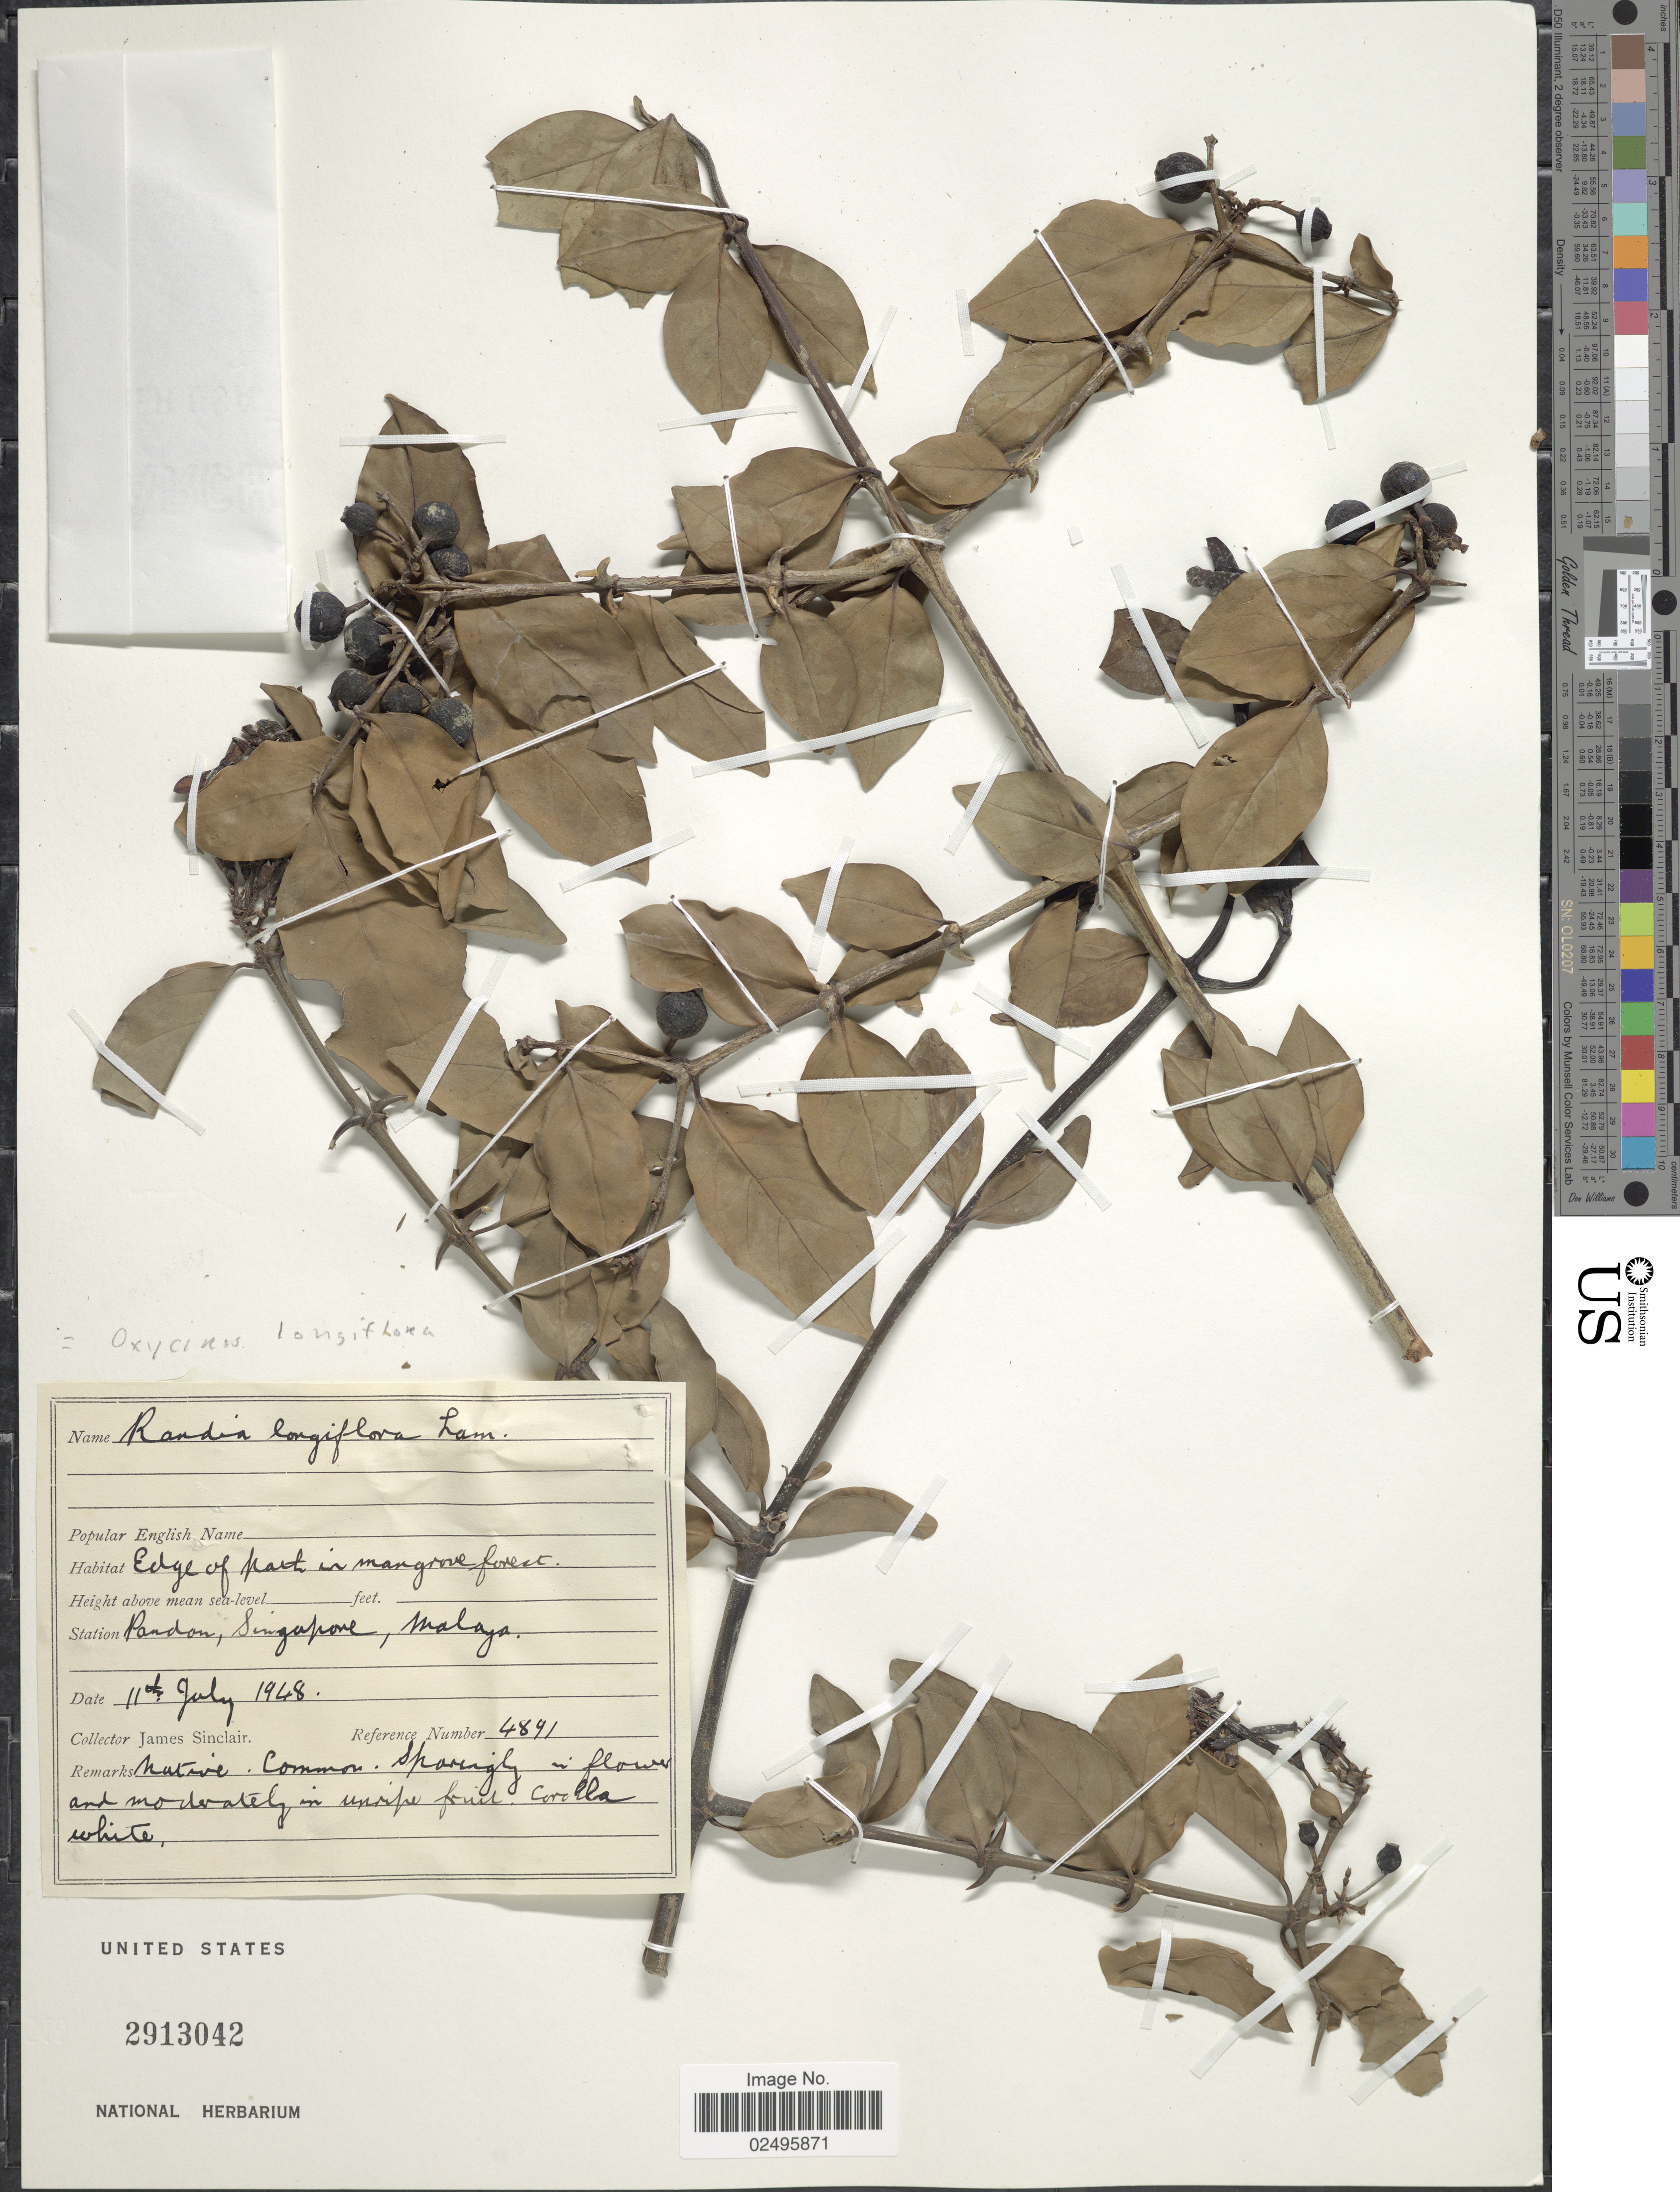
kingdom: Plantae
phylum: Tracheophyta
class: Magnoliopsida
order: Gentianales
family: Rubiaceae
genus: Oxyceros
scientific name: Oxyceros longiflora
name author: (Lam.) Yamaz.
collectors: J. Sinclair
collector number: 4891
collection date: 1948-07-11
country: Singapore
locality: Pandan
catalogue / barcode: US 2913042